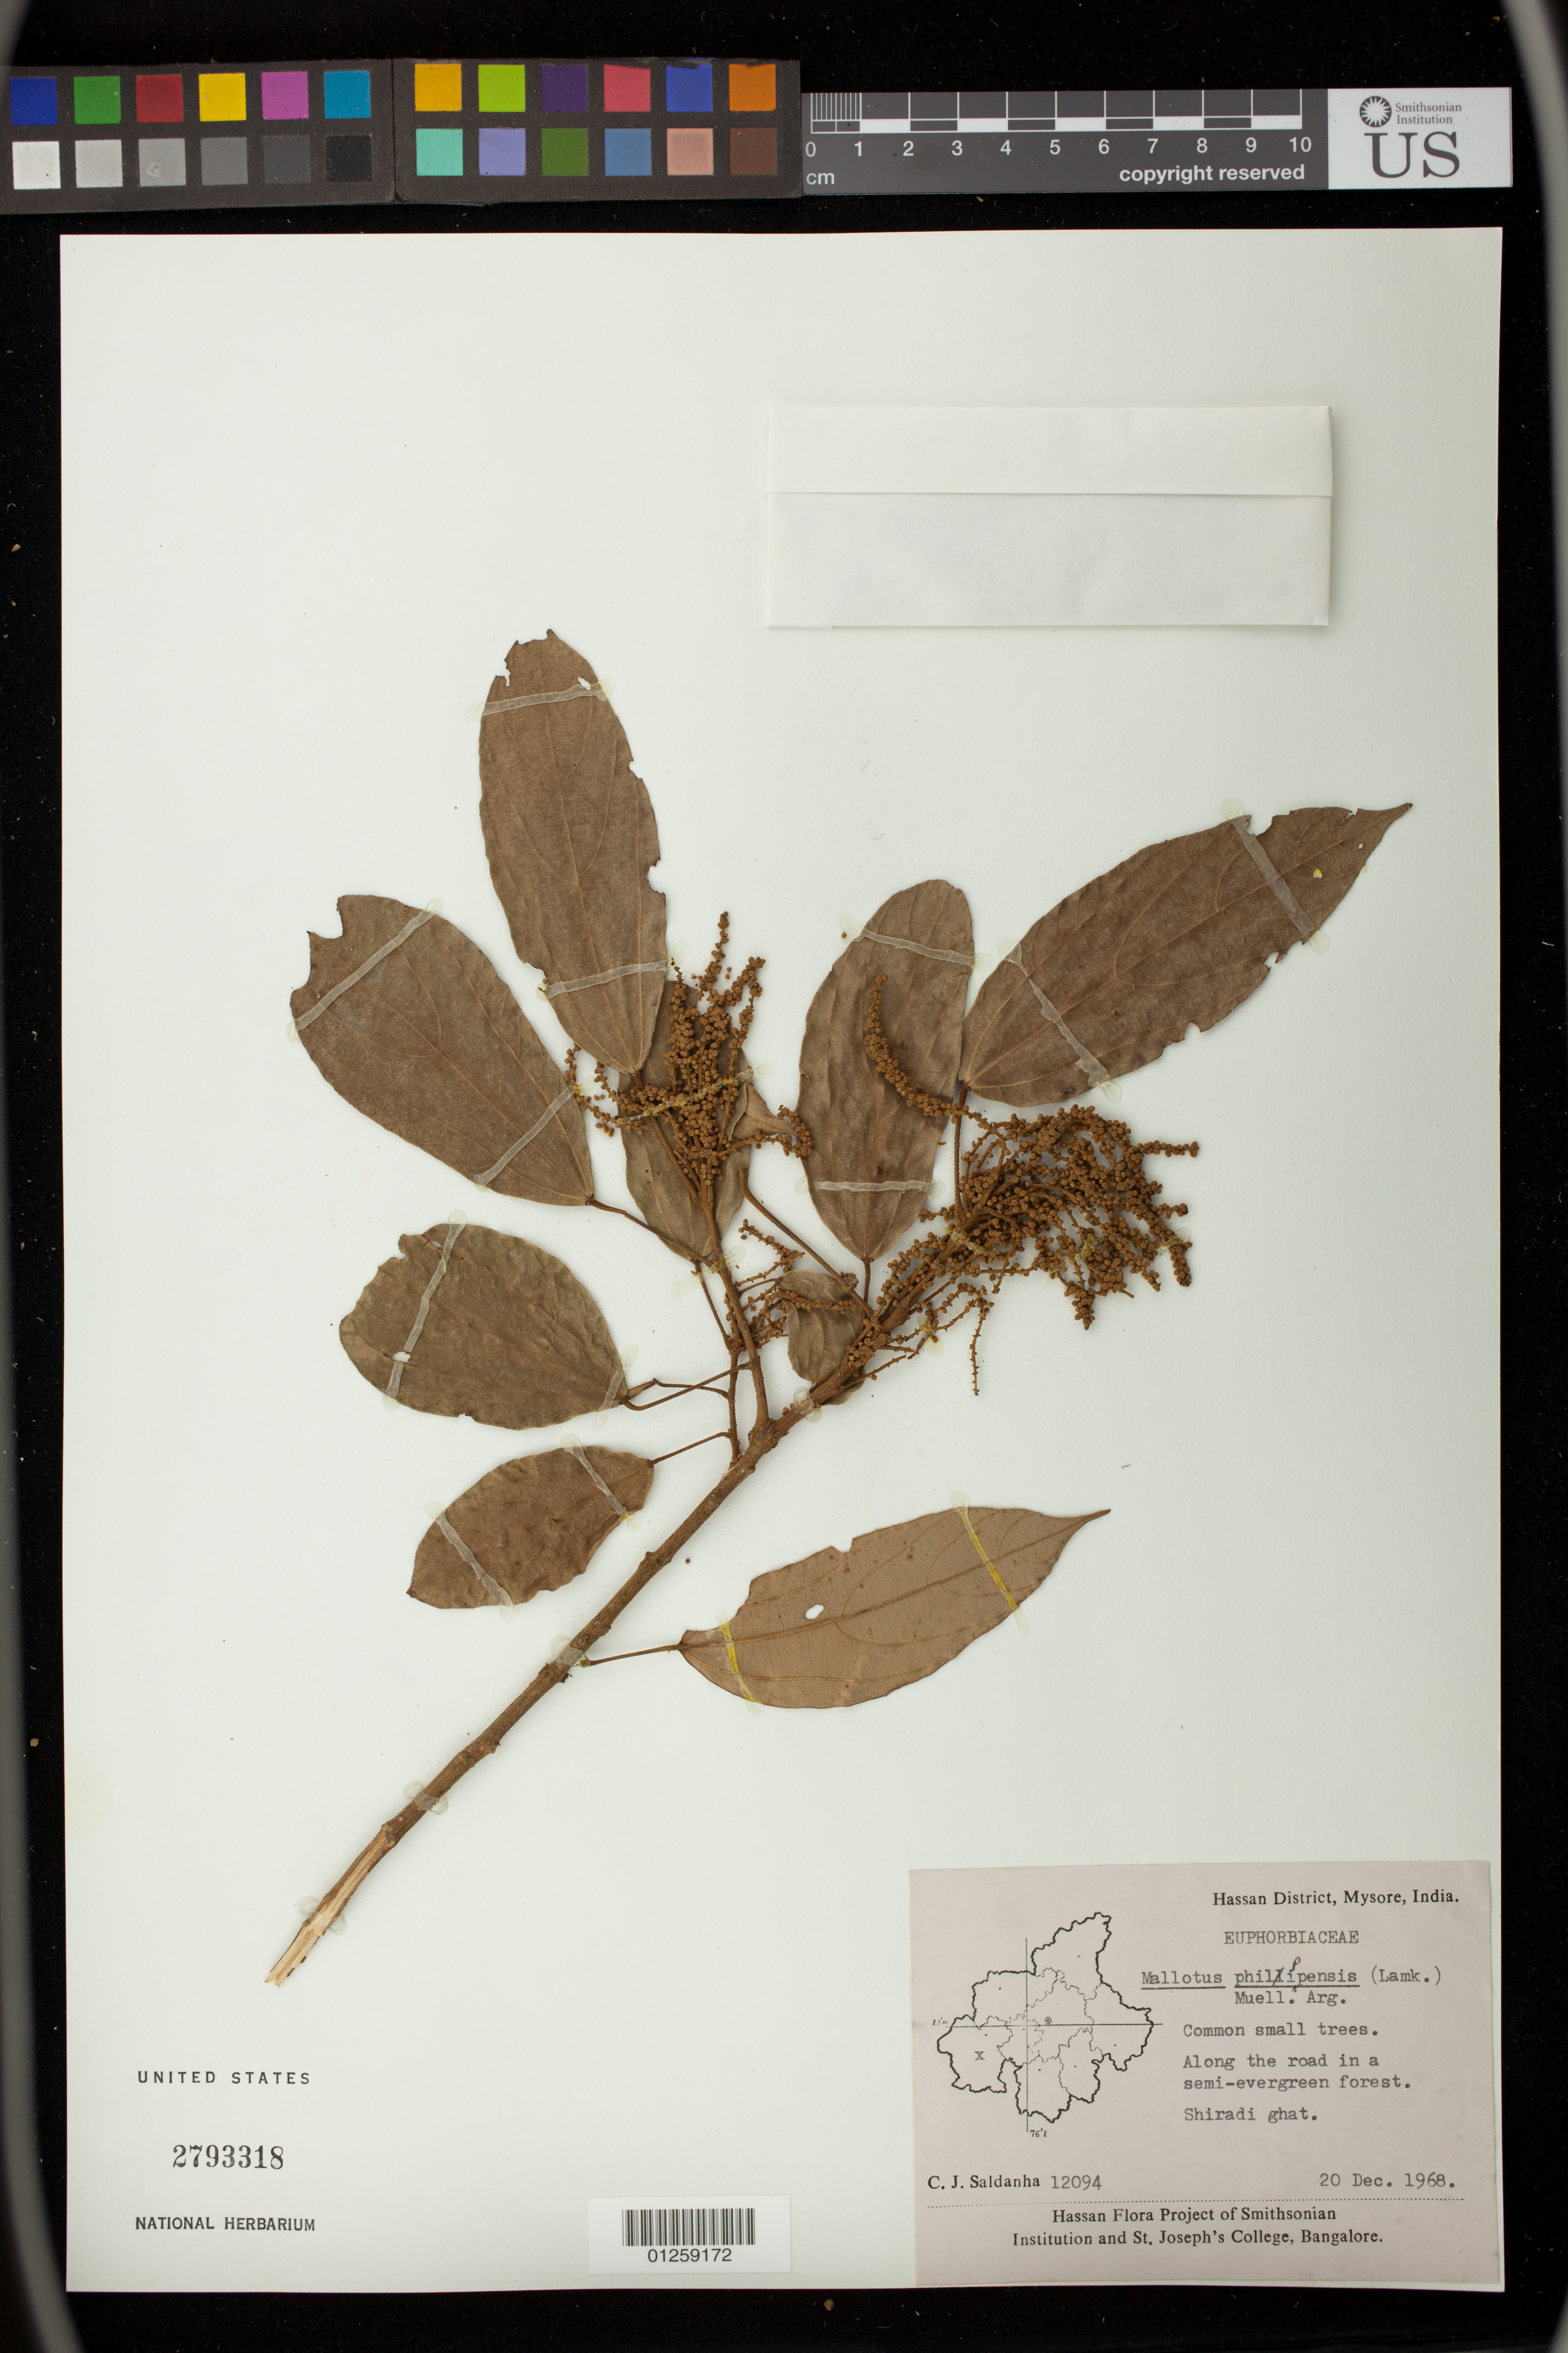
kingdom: Plantae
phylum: Tracheophyta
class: Magnoliopsida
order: Malpighiales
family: Euphorbiaceae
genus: Mallotus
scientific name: Mallotus philippensis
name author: (Lam.) Müll. Arg.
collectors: C. J. Saldanha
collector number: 12094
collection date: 1968-12-20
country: India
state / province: Karnataka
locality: Hassan District, Mysore,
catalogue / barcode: US 2793318